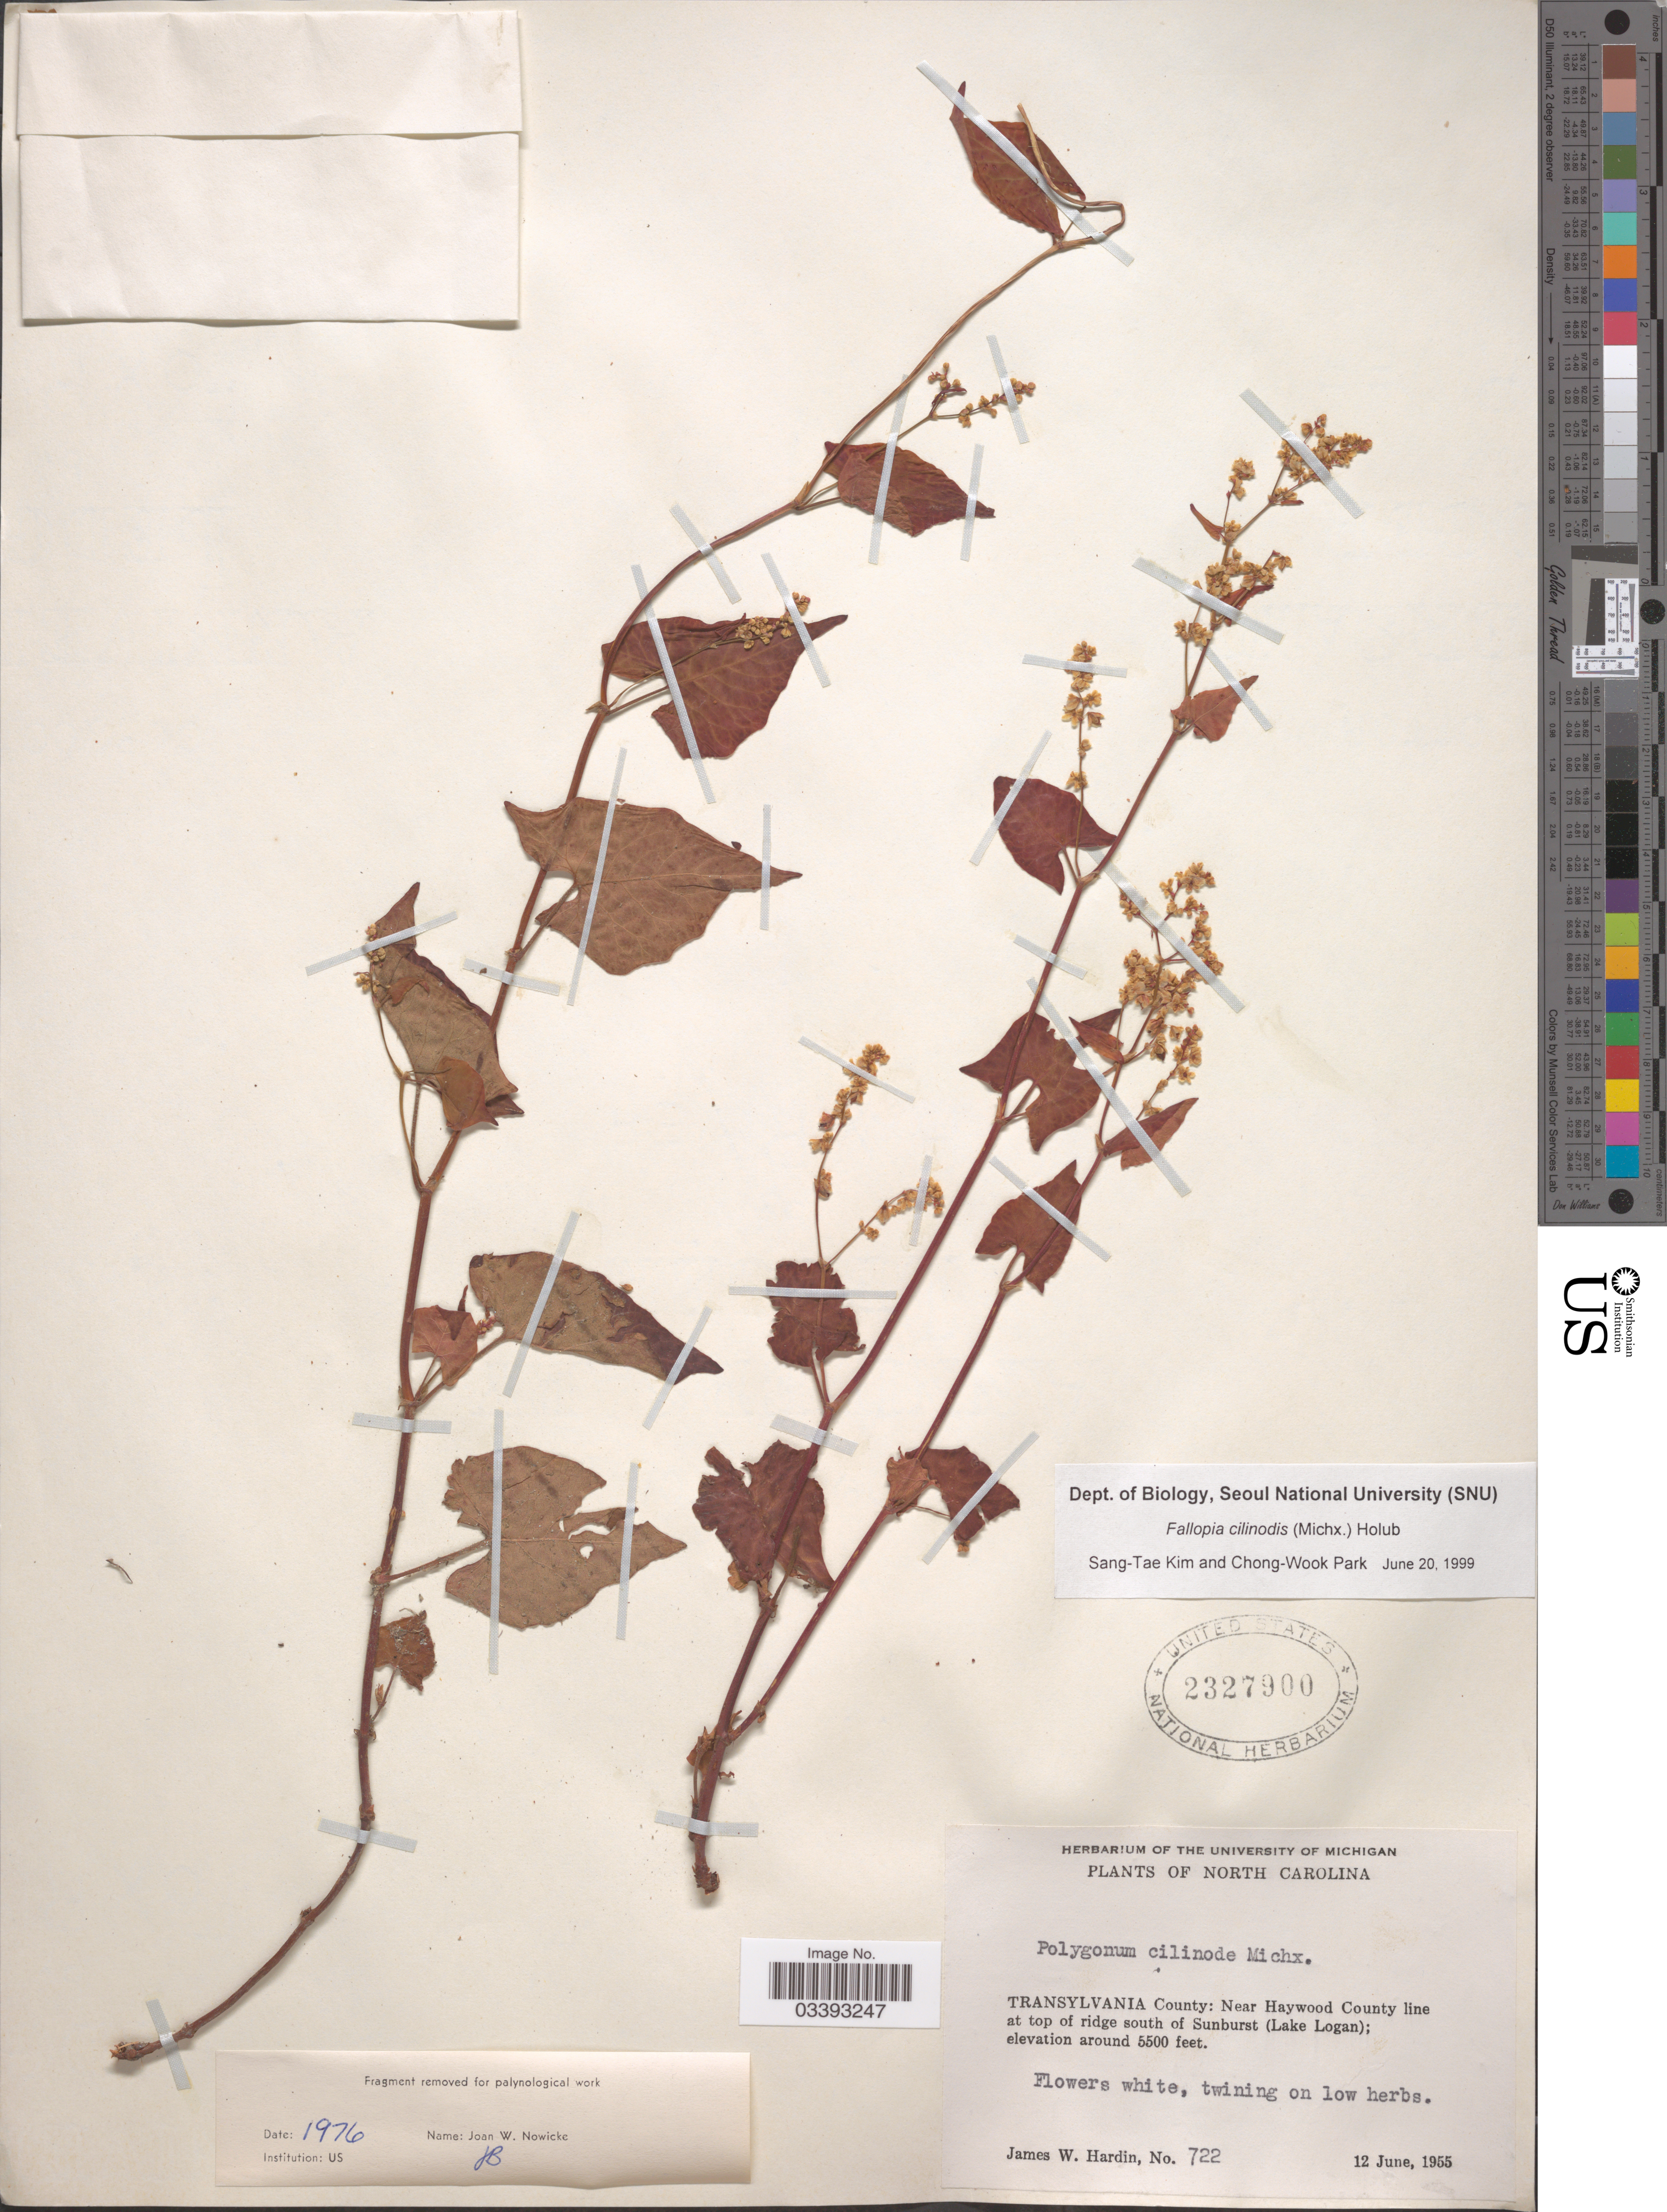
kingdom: Plantae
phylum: Tracheophyta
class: Magnoliopsida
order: Caryophyllales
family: Polygonaceae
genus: Fallopia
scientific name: Fallopia cilinodis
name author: (Michx.) Holub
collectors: J. W. Hardin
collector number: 722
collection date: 1955-06-12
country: United States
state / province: North Carolina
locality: Transylvania County: Near Haywood County line at top of ridge south of Sunburst (Lake Logan).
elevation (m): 1676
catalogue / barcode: US 2327900